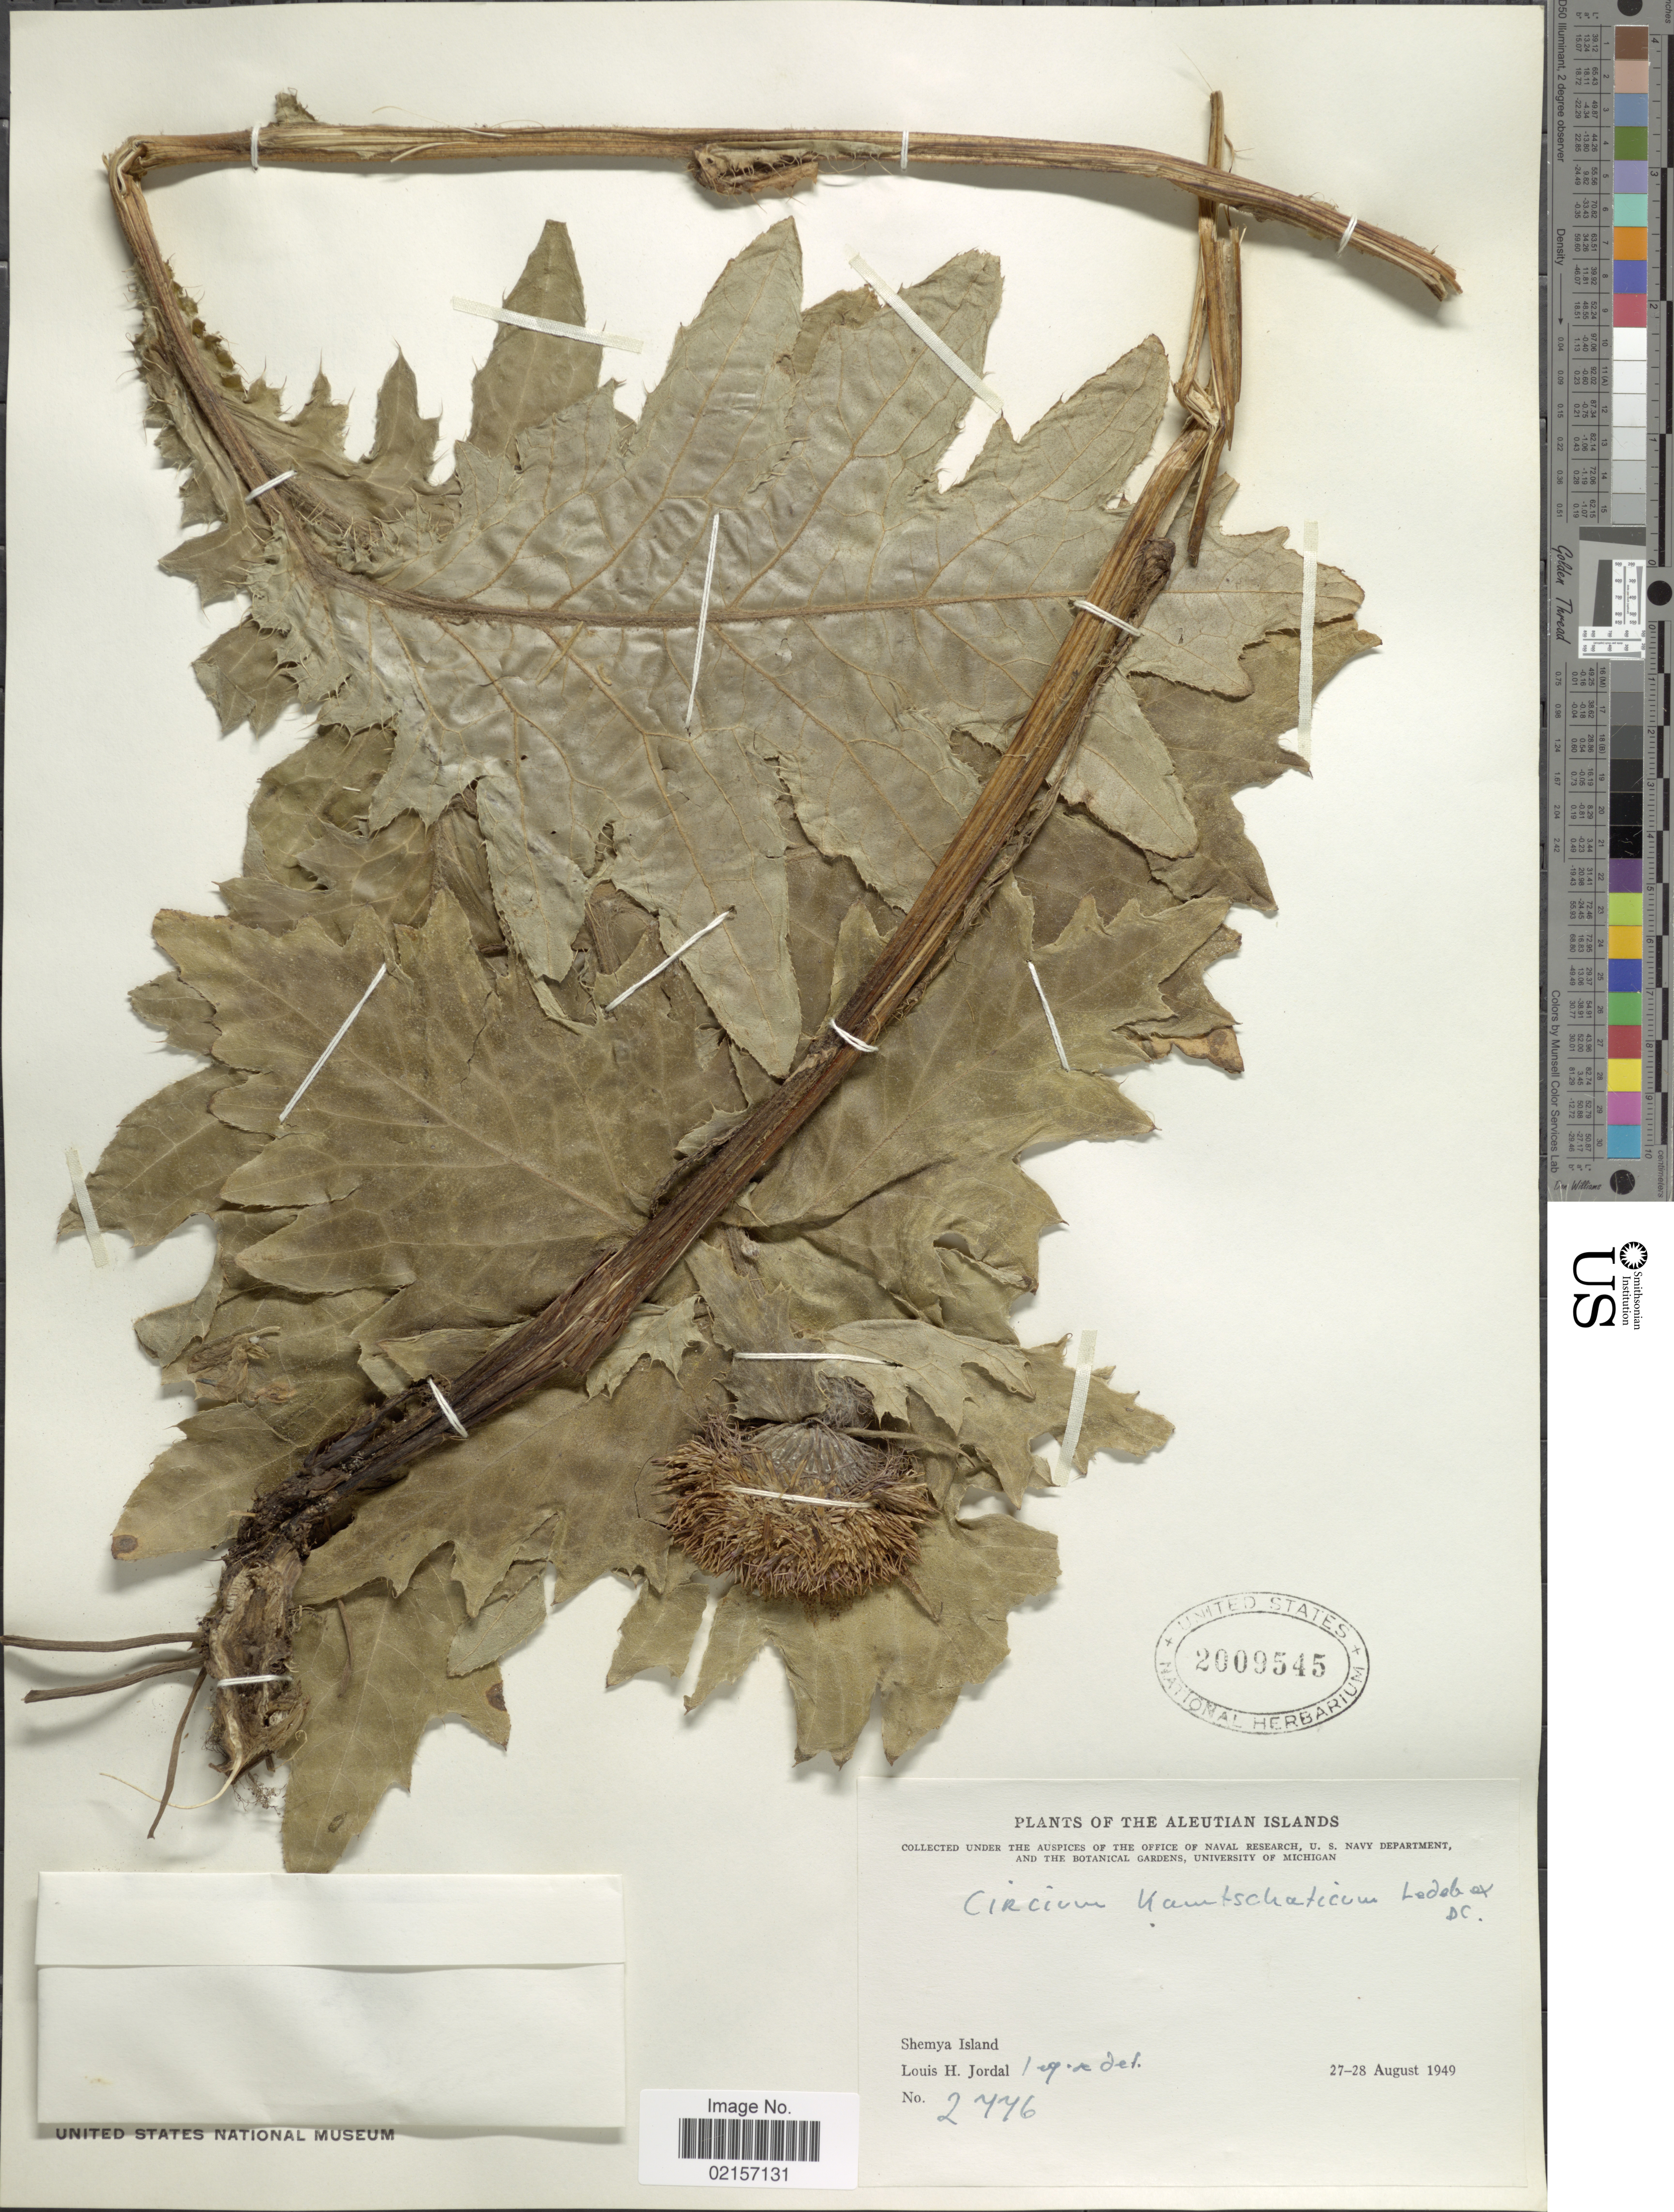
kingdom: Plantae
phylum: Tracheophyta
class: Magnoliopsida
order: Asterales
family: Asteraceae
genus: Cirsium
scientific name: Cirsium kamtschaticum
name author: Ledeb.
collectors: L. Jordal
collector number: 2776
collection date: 1949-08-27/1949-08-28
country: United States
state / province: Alaska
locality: Aleutian Islands, Shemya Island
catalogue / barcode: US 2009545